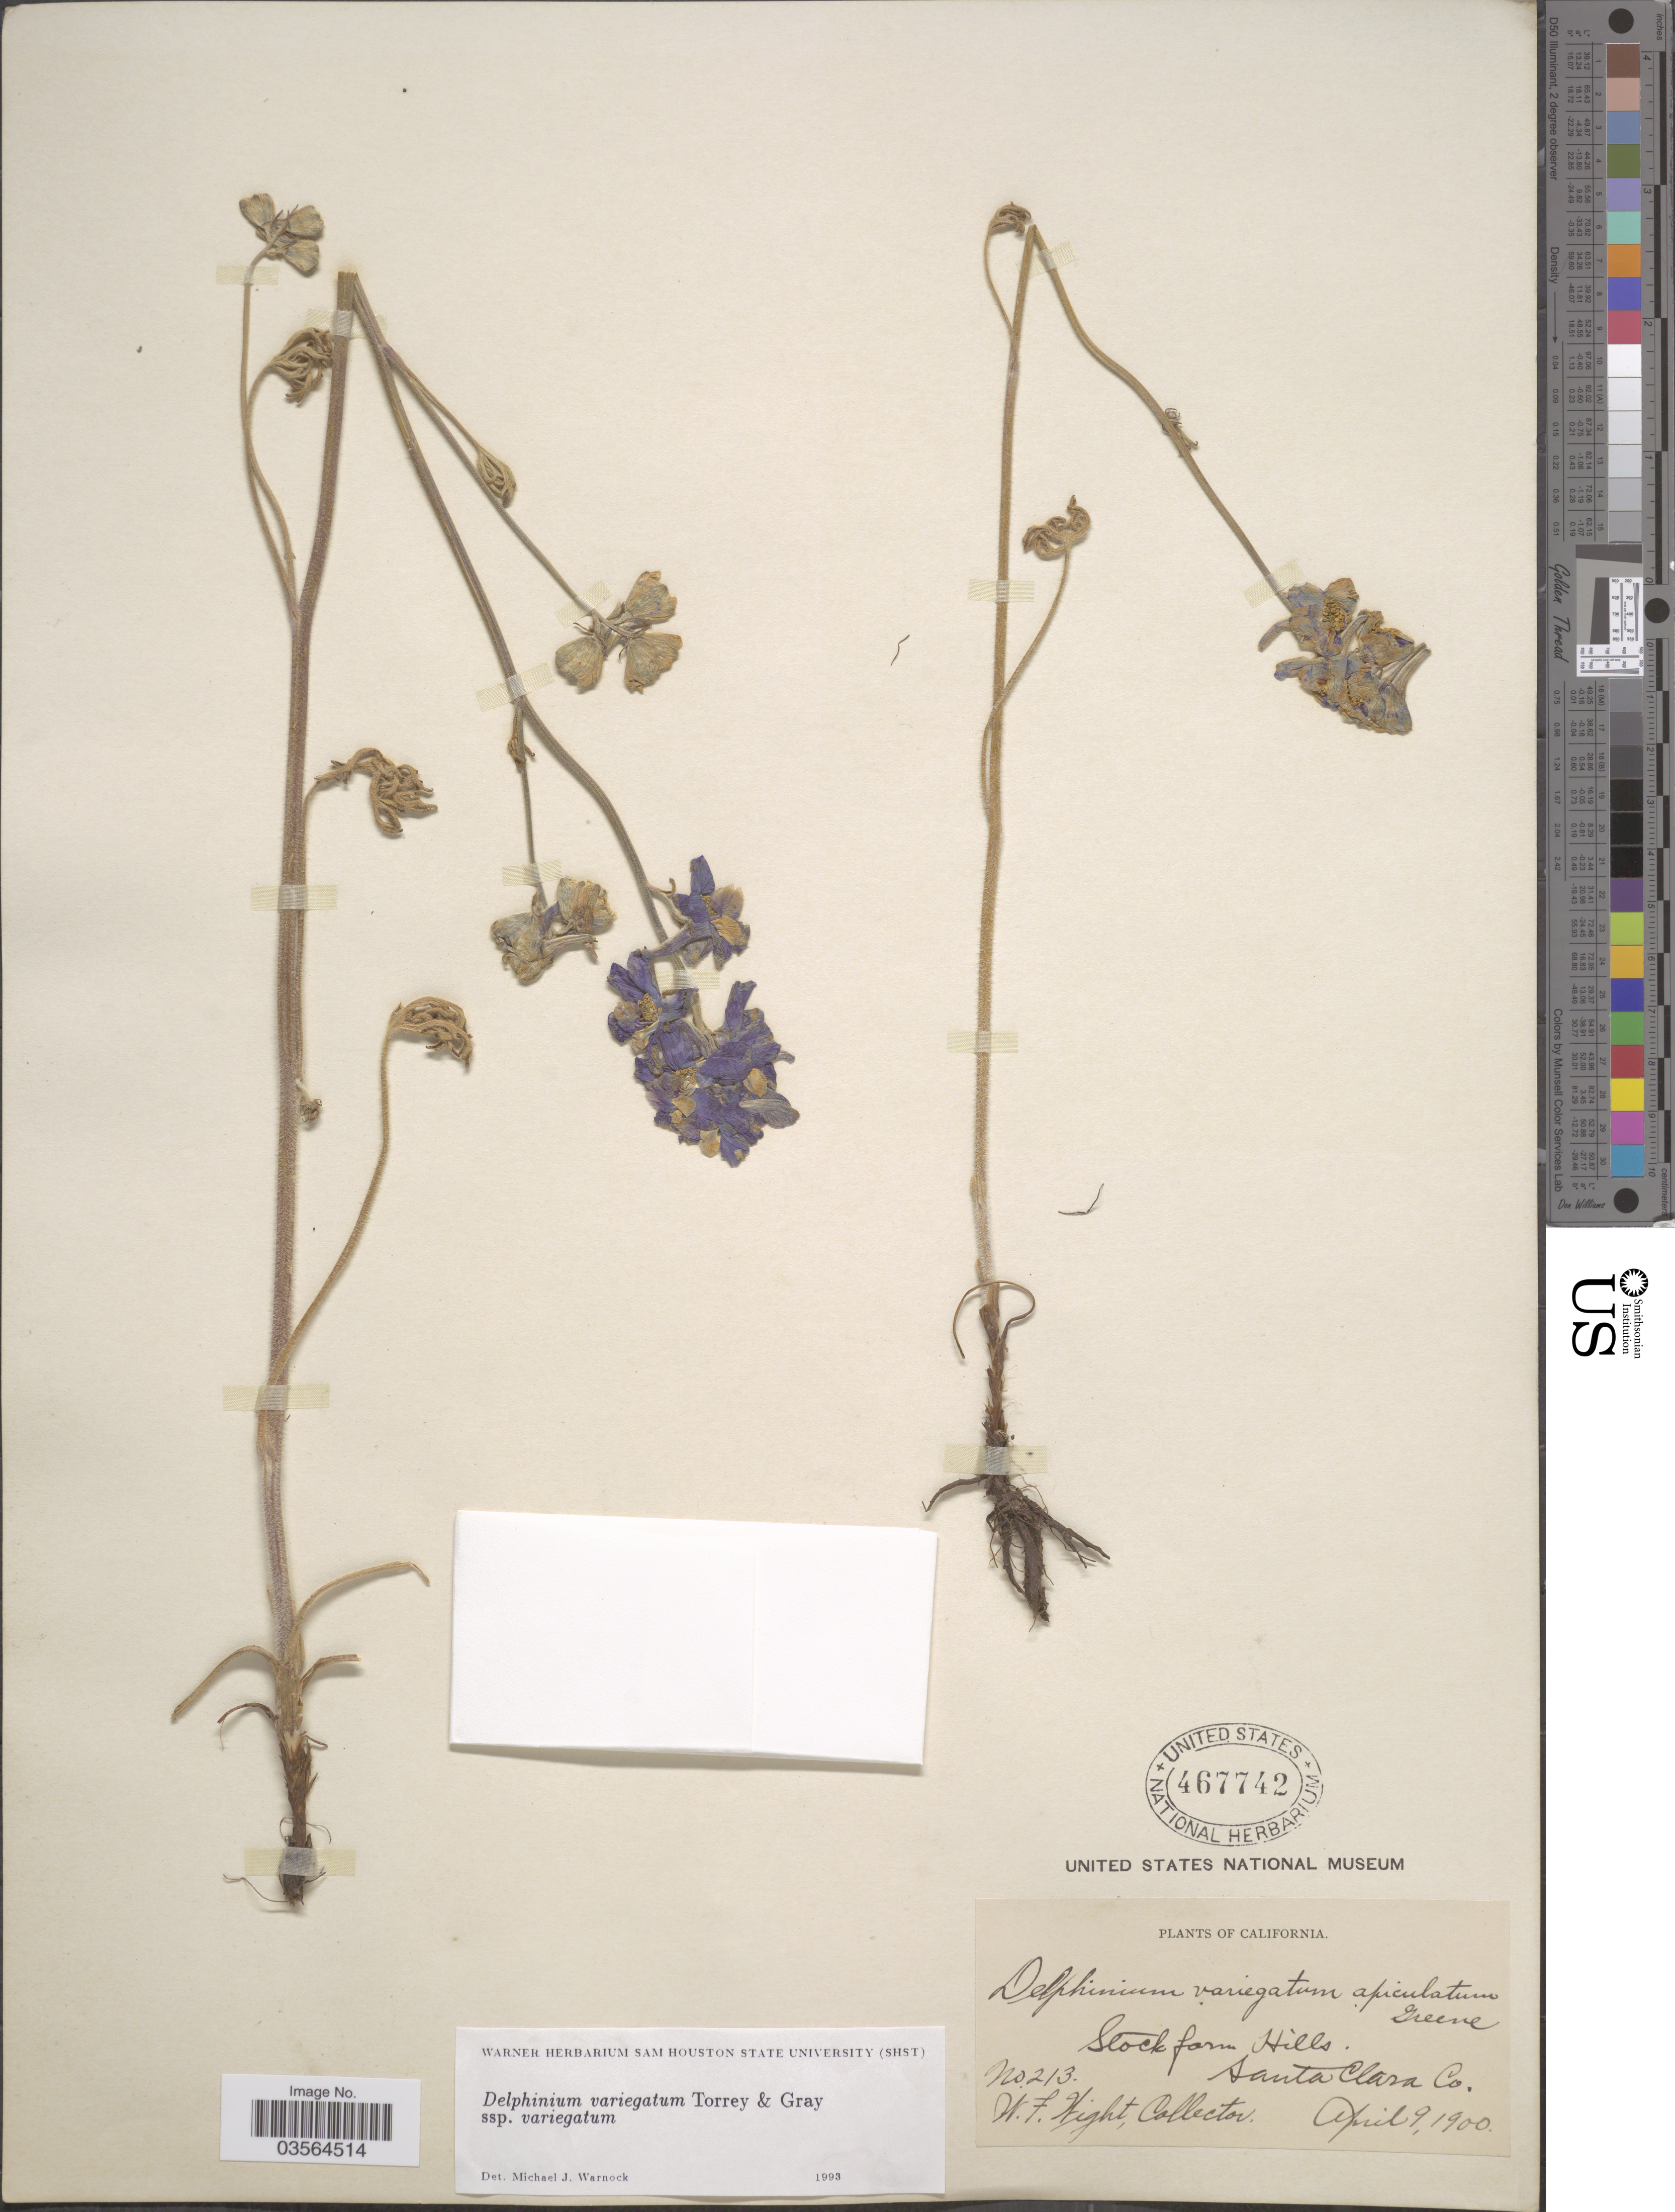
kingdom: Plantae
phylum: Tracheophyta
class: Magnoliopsida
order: Ranunculales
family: Ranunculaceae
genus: Delphinium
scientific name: Delphinium variegatum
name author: Torr. & A. Gray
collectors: W. Wight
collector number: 213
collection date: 1900-04-09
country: United States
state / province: California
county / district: Santa Clara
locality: Stockfarm Hills. Santa Clara Co.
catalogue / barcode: US 467742